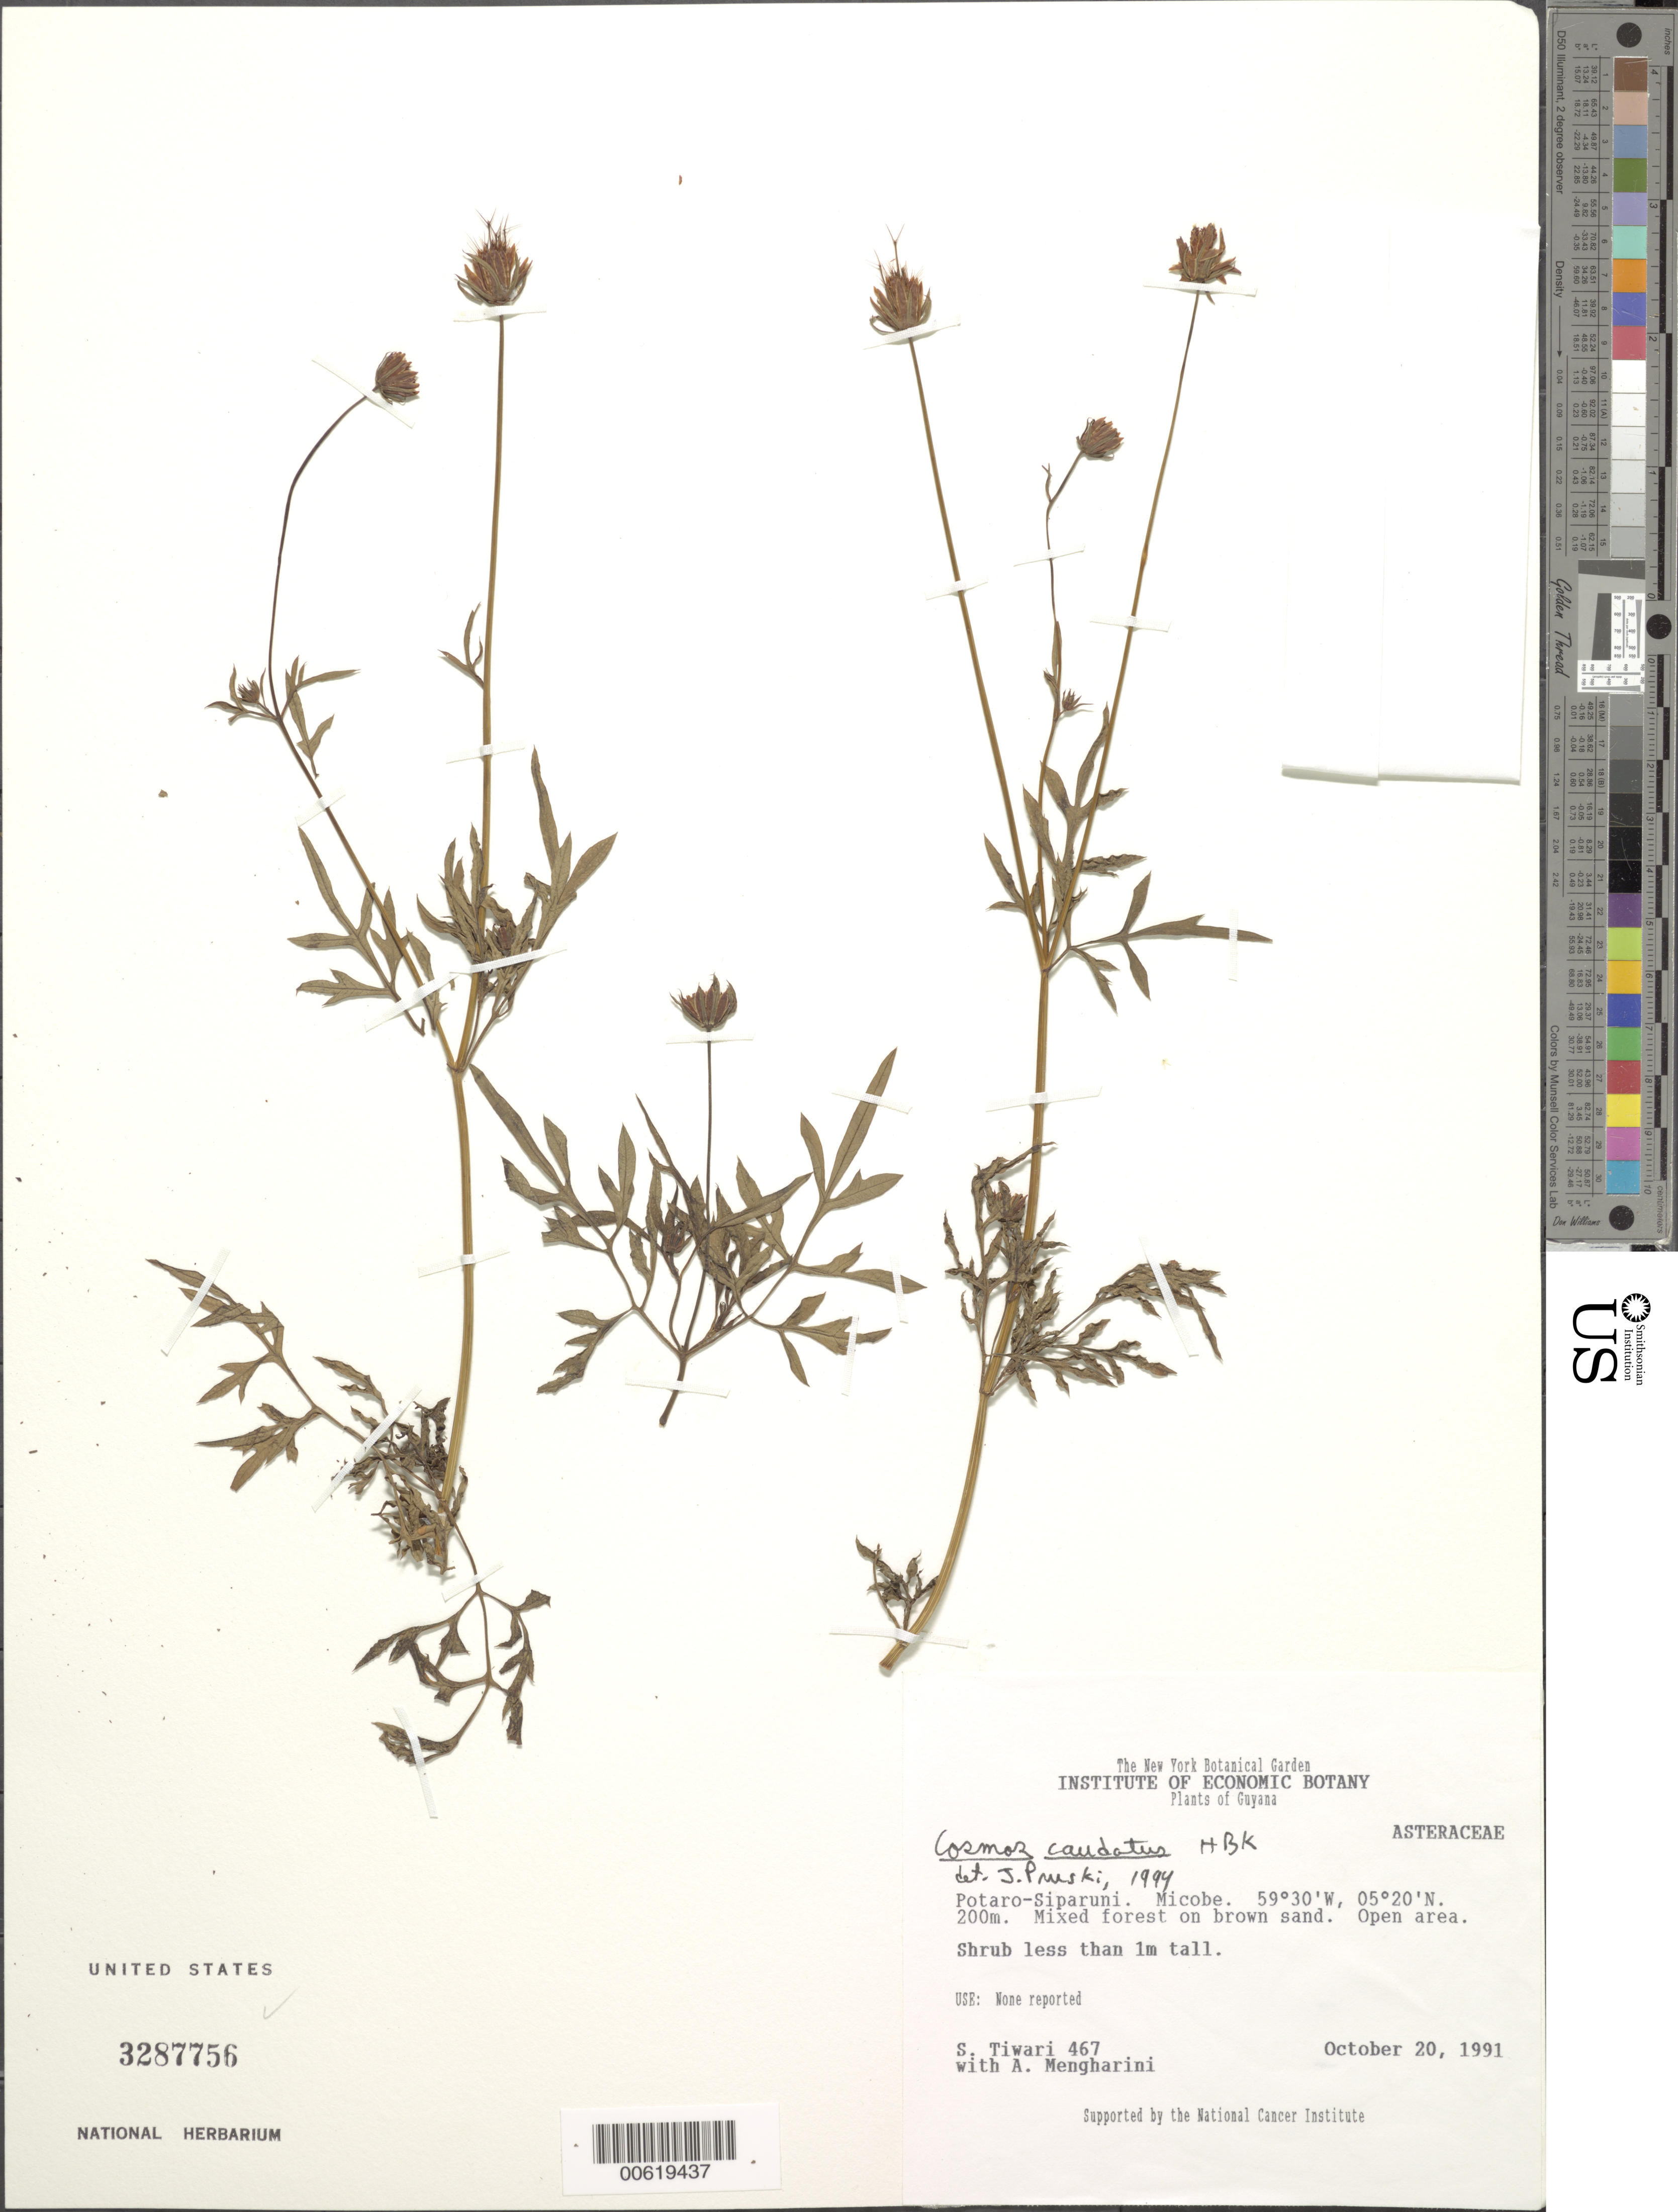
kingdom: Plantae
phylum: Tracheophyta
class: Magnoliopsida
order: Asterales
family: Asteraceae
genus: Cosmos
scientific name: Cosmos caudatus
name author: Kunth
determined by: Pruski, J. F.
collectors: S. Tiwari & A. Mengharini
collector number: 467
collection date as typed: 20-Oct-91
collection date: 1991-10-20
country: Guyana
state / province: Potaro-Siparuni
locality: Micobe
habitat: Mixed forest on brown sand, open area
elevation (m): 200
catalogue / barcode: US 3287756